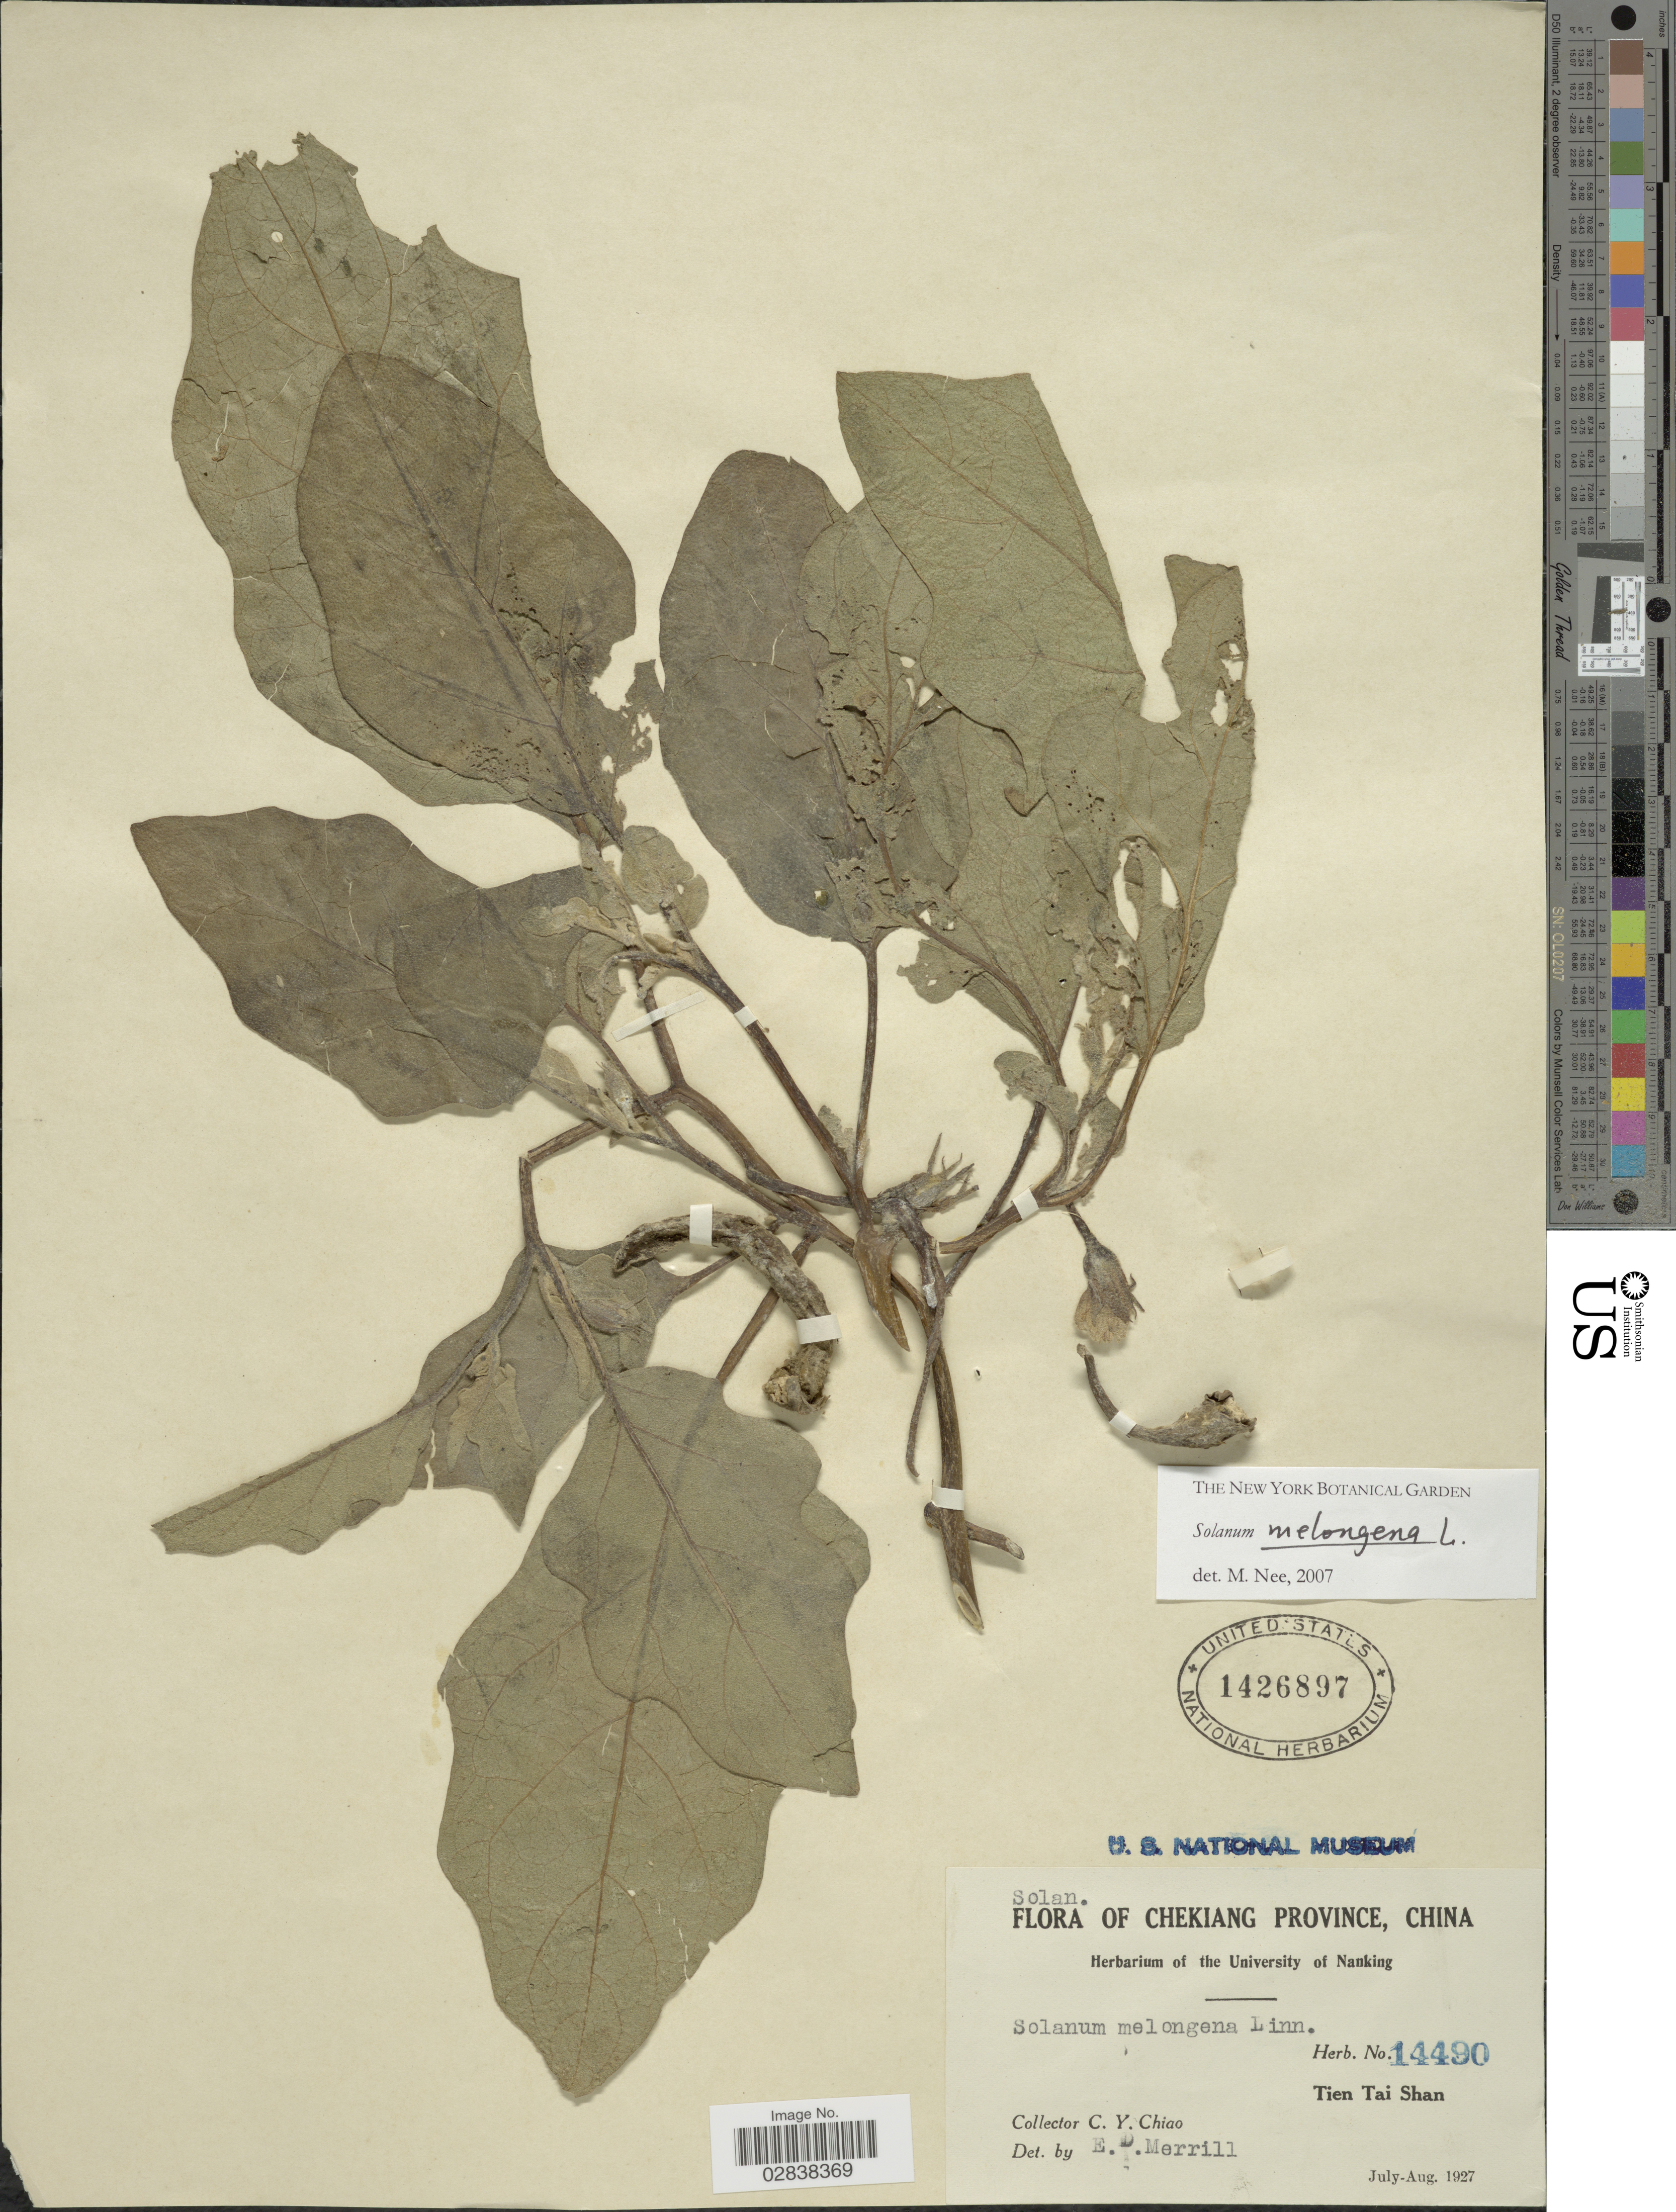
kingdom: Plantae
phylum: Tracheophyta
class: Magnoliopsida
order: Solanales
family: Solanaceae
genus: Solanum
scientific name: Solanum melongena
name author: L.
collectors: C. Y. Chiao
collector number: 14490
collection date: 1927-07/1927-08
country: China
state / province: Zhejiang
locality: Chekiang Province, Tien Tai Shan.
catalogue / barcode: US 1426897